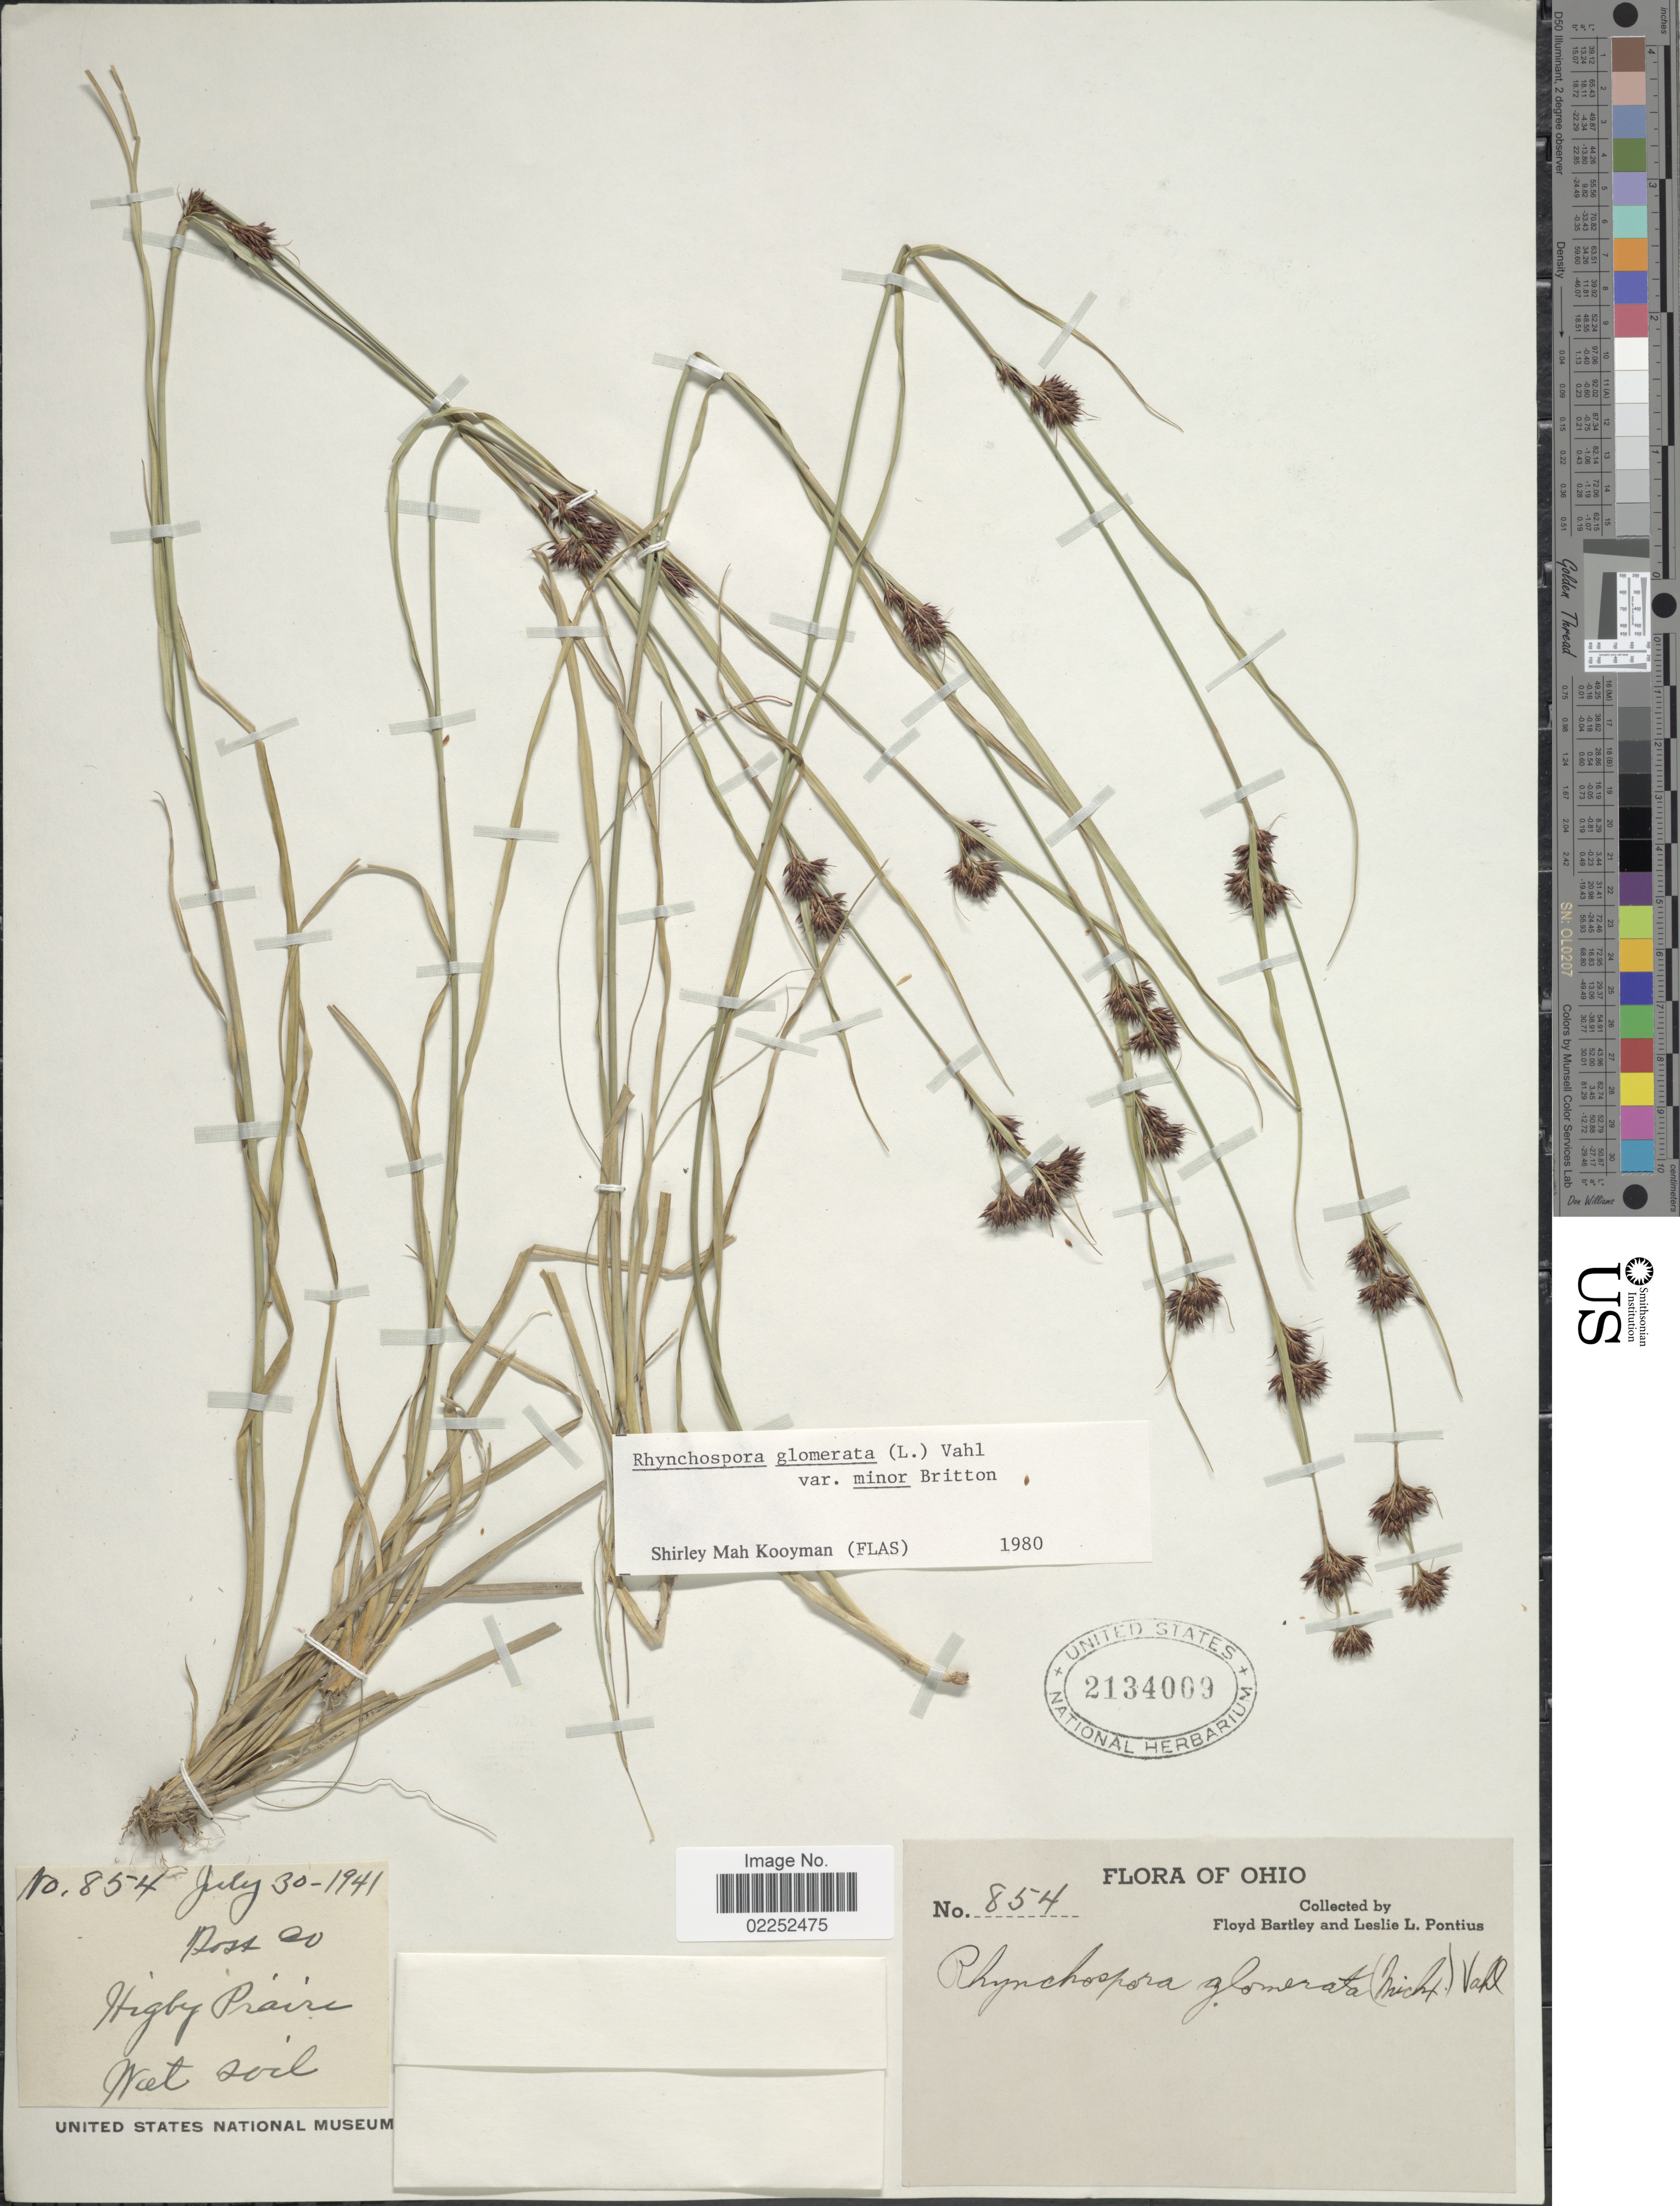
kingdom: Plantae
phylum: Tracheophyta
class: Liliopsida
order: Poales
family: Cyperaceae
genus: Rhynchospora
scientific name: Rhynchospora capitellata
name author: (Michx.) Vahl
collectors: F. Bartley & L. Pontius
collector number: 854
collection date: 1941-07-30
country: United States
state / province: Ohio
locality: Hoss Co, Higby Prairie, Wet soil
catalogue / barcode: US 2134009